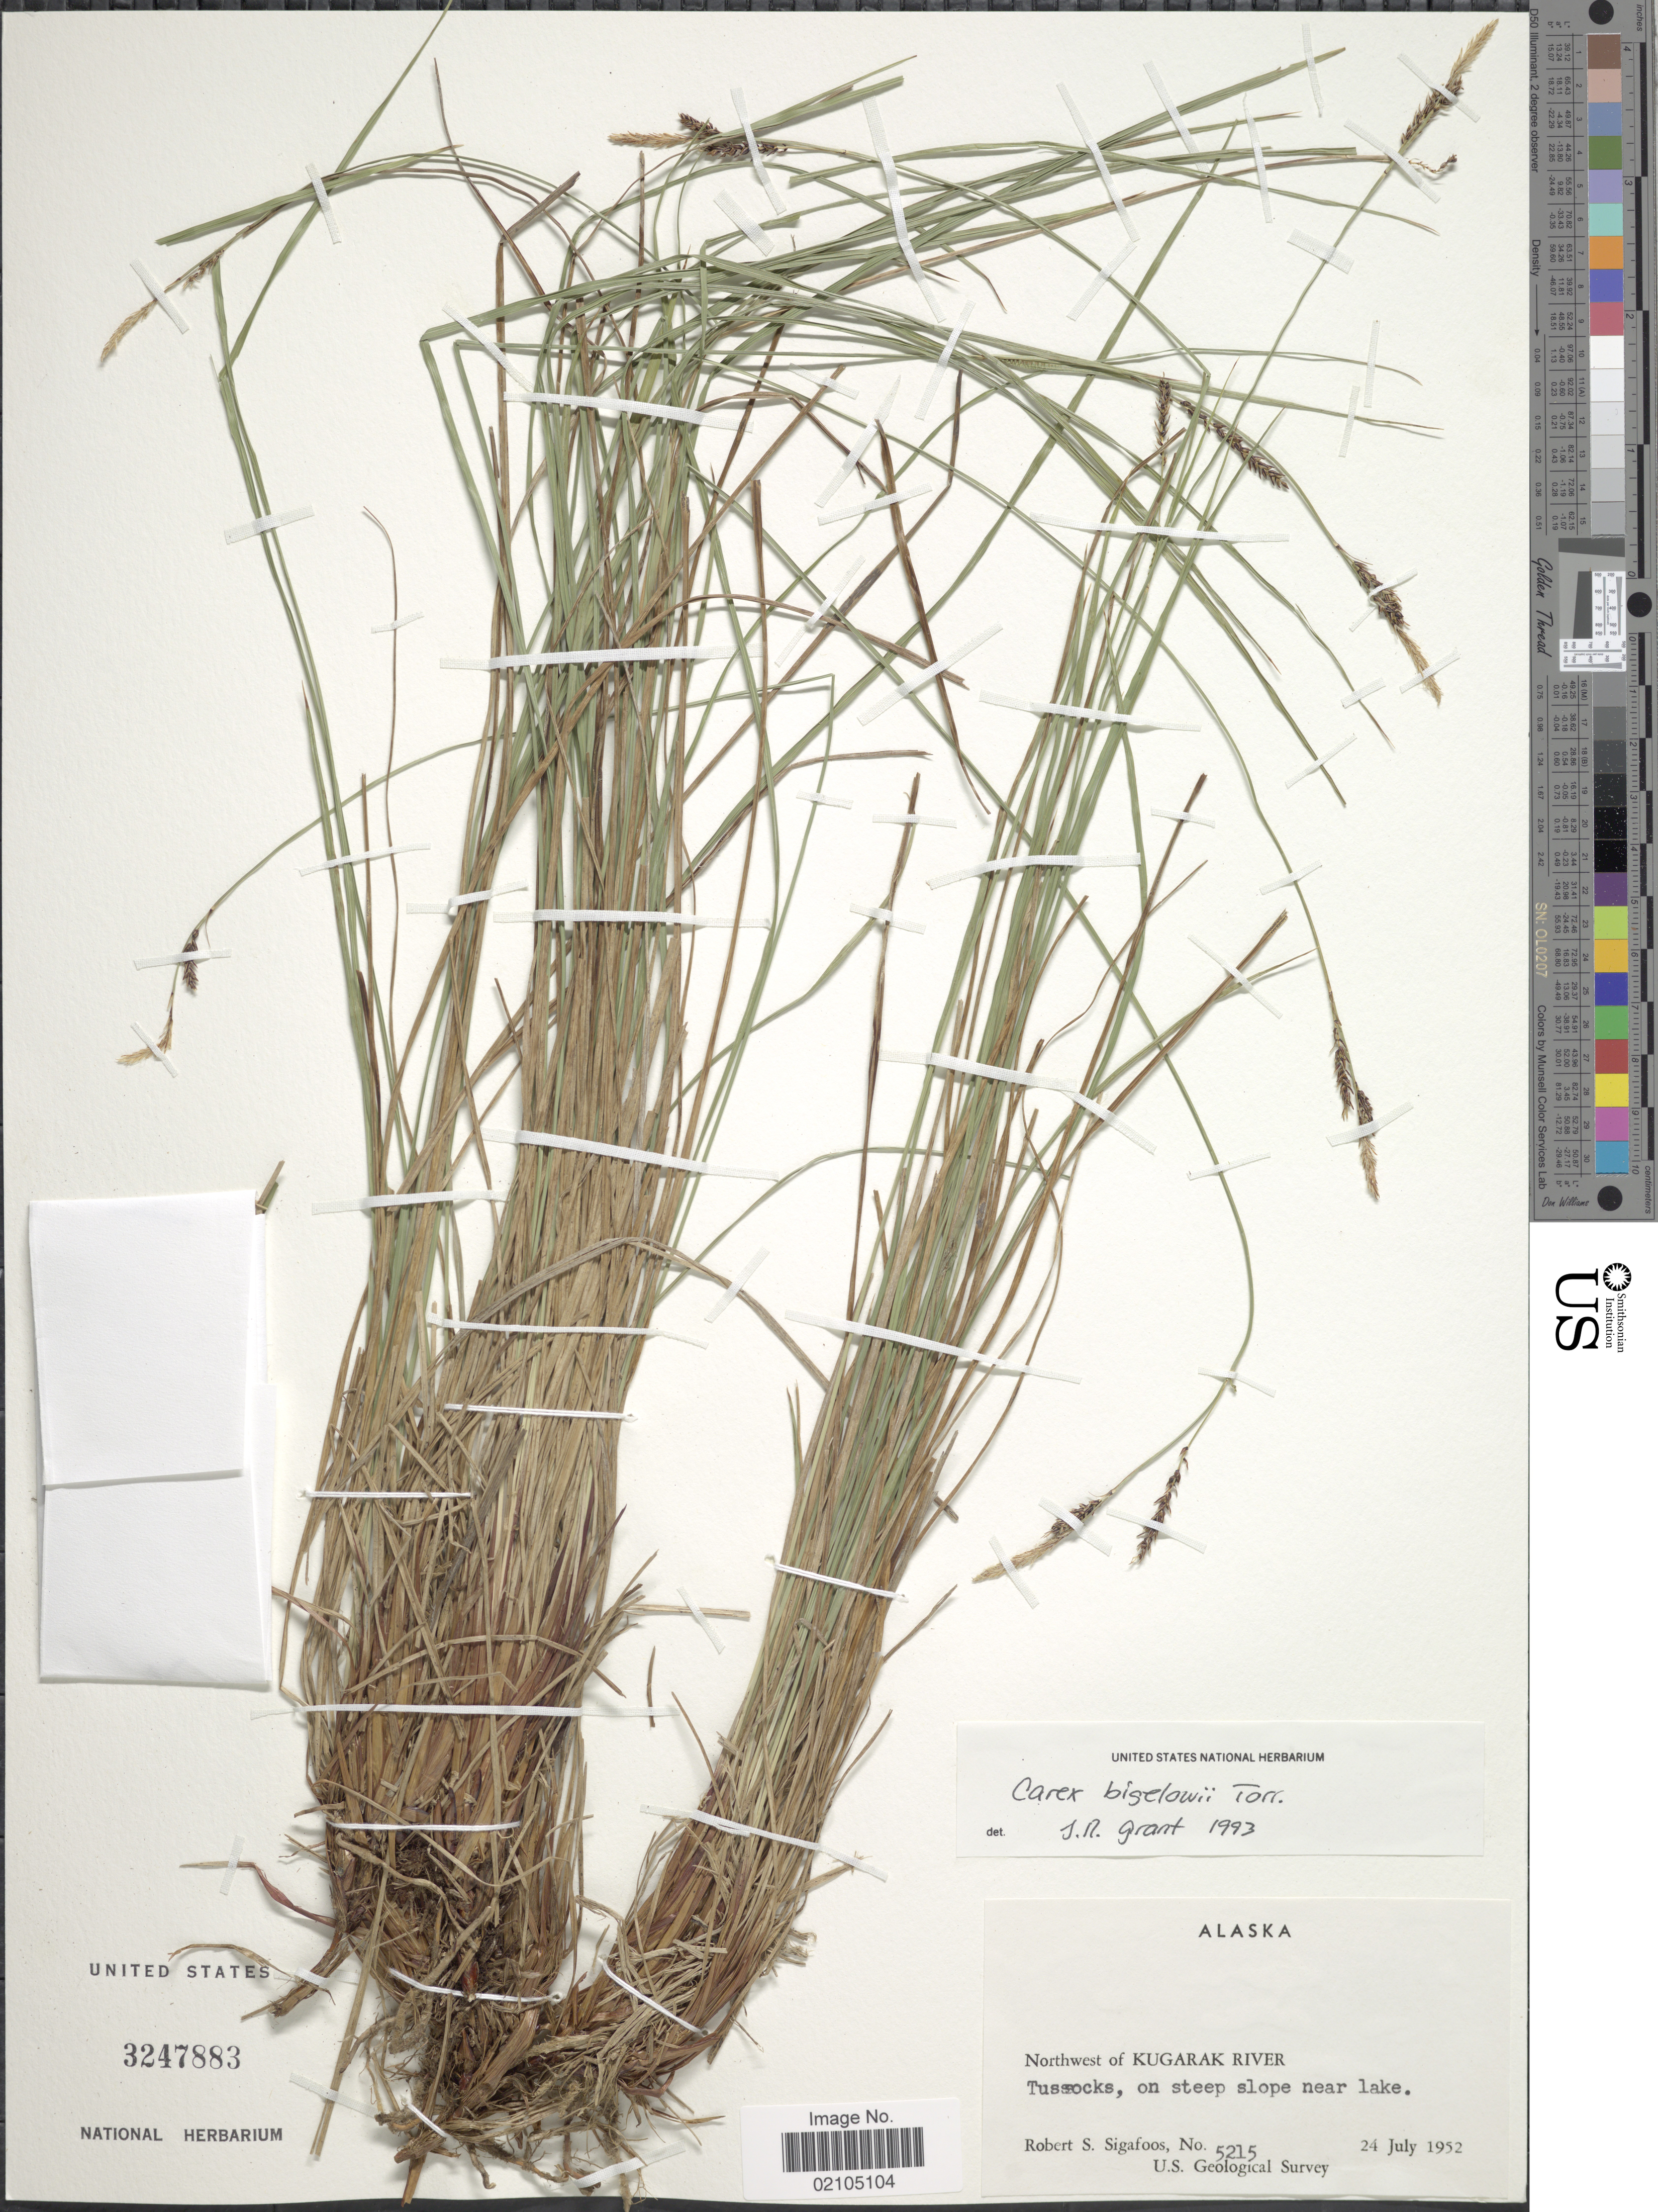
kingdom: Plantae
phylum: Tracheophyta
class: Liliopsida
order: Poales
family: Cyperaceae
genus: Carex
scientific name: Carex bigelowii subsp. lugens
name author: (Holm) T.V. Egorova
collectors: R. Sigafoos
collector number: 5215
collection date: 1952-07-24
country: United States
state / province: Alaska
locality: Northwest of Kugarak River. Tussocks, on steep slope near lake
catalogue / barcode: US 3247883